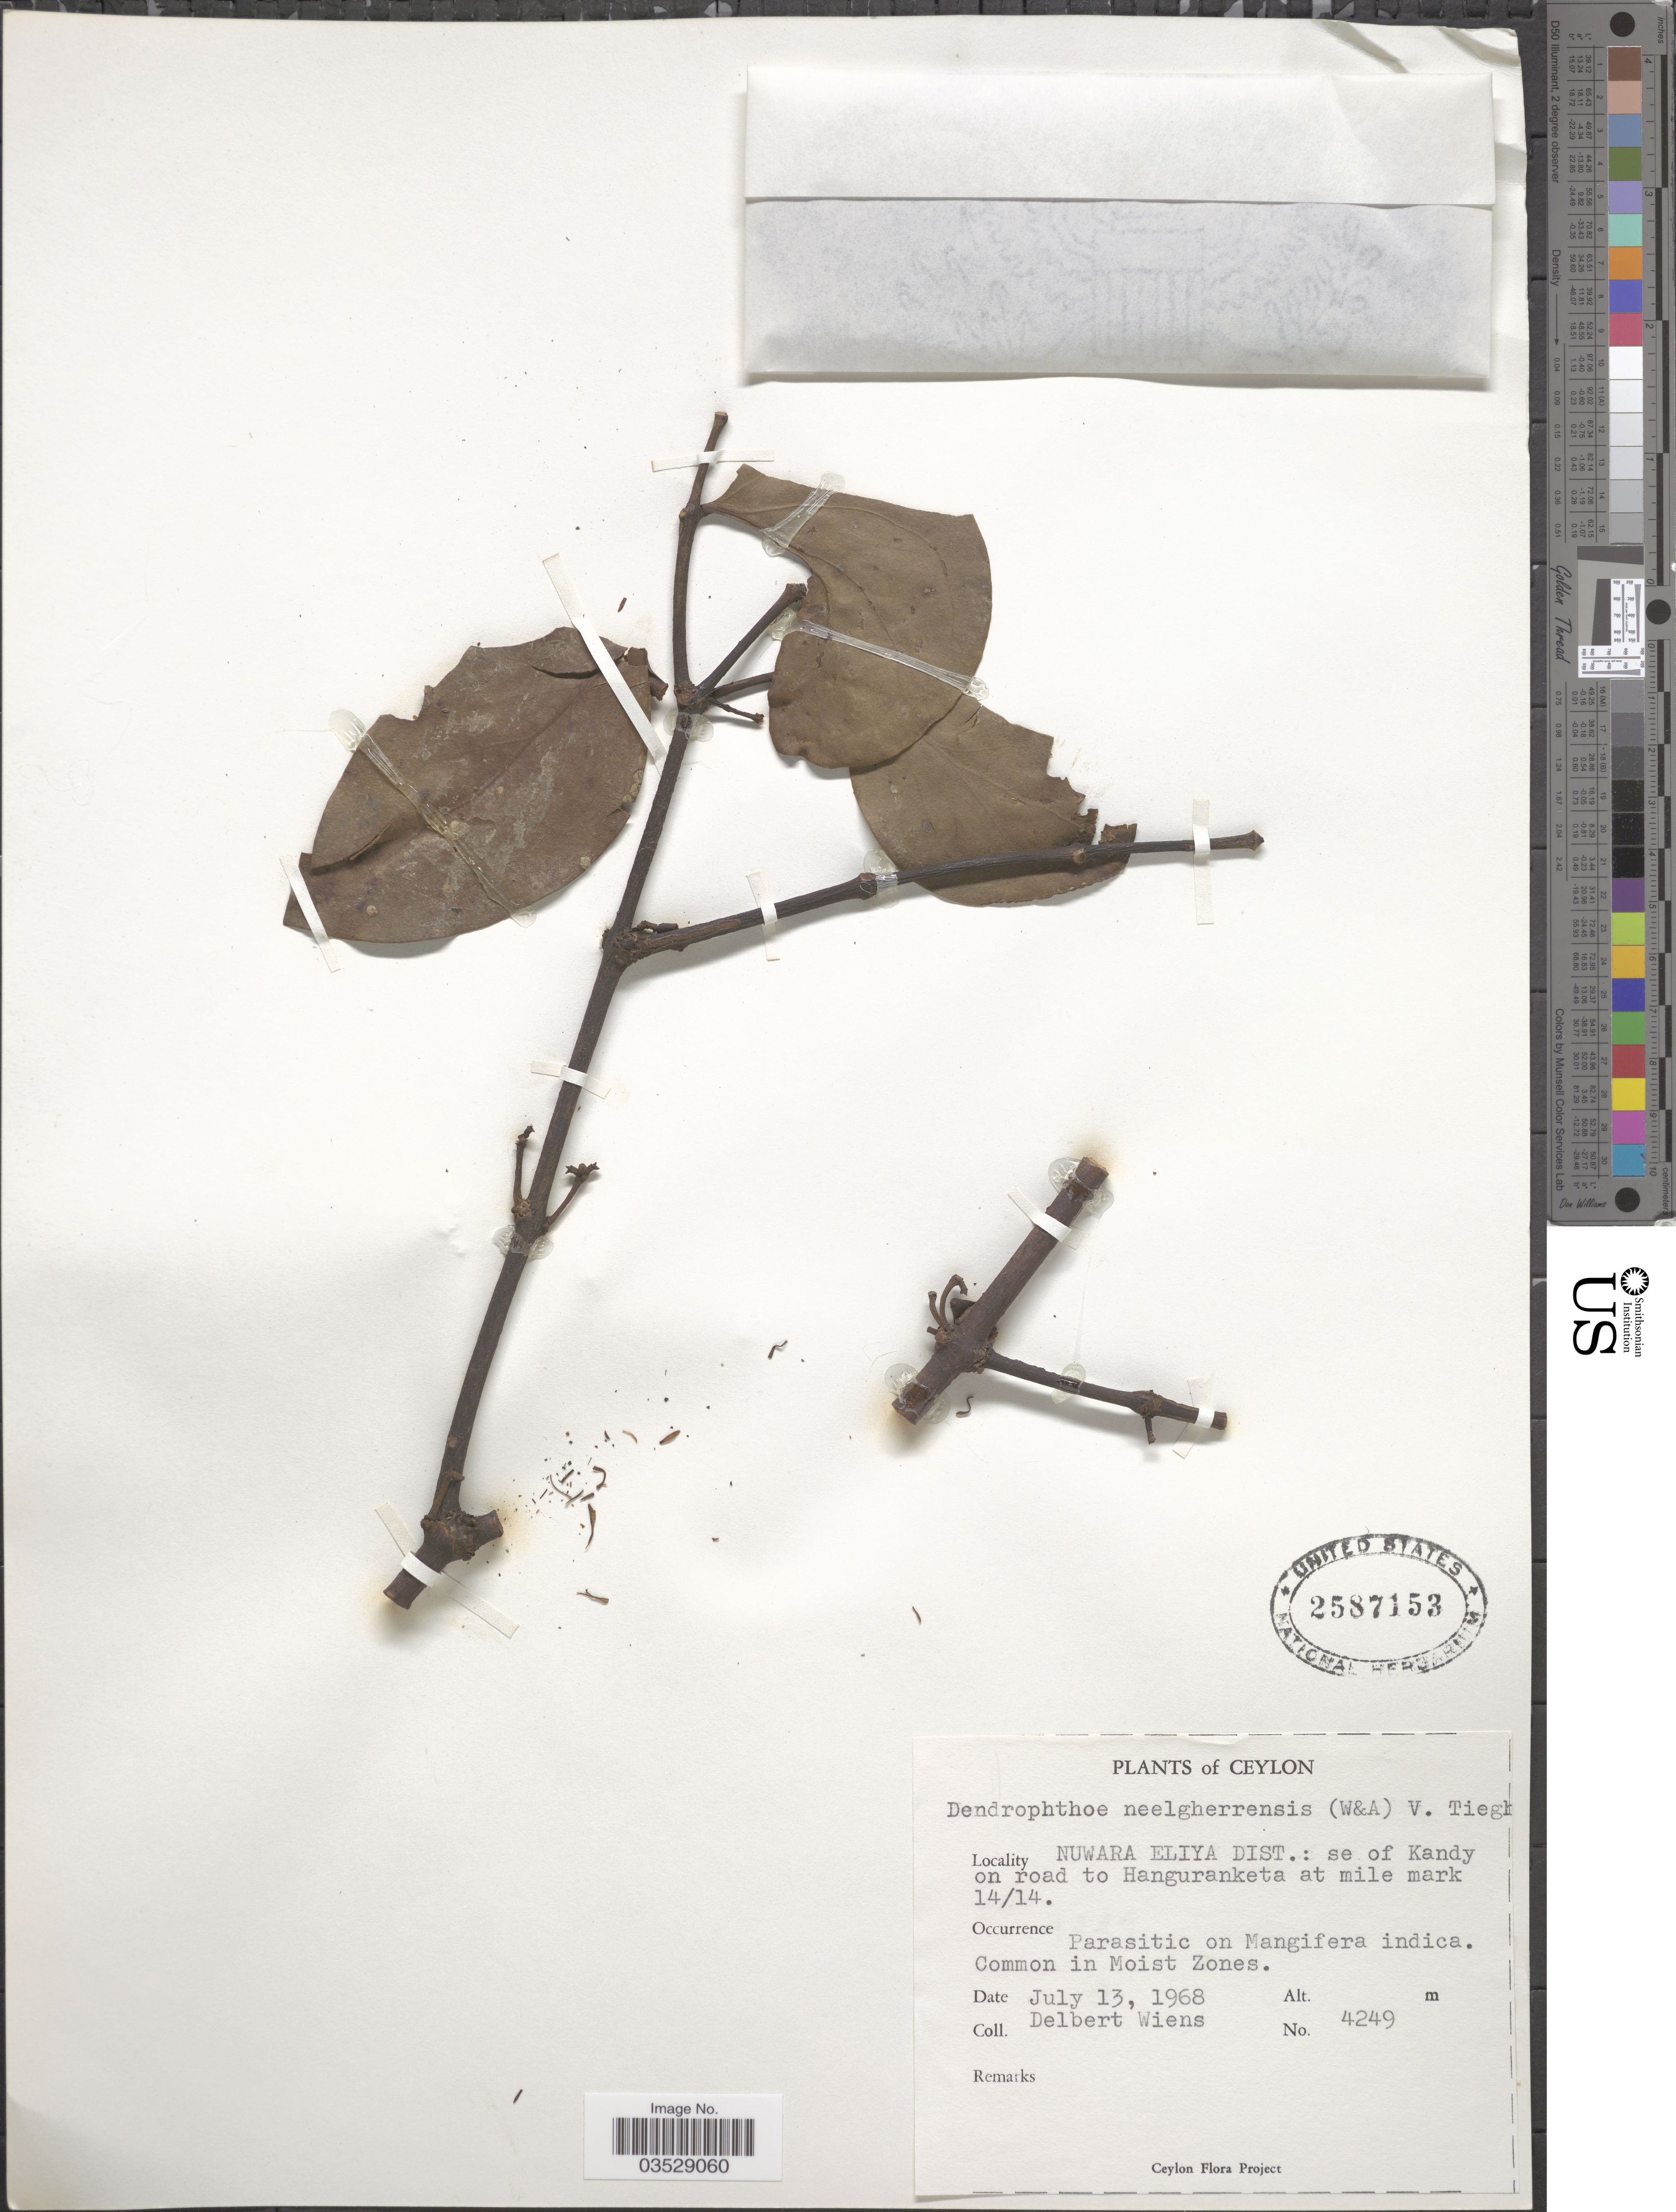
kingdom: Plantae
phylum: Tracheophyta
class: Magnoliopsida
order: Santalales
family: Loranthaceae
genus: Dendrophthoe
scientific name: Dendrophthoe trigona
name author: (Wight & Arn.) Danser ex Santapau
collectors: D. Wiens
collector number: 4249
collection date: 1968-07-13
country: Sri Lanka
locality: Ceylon. Nuwara Eliya Dist.: se of Kandy on road to Hanguranketa at mile mark 14/14.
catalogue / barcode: US 2587153